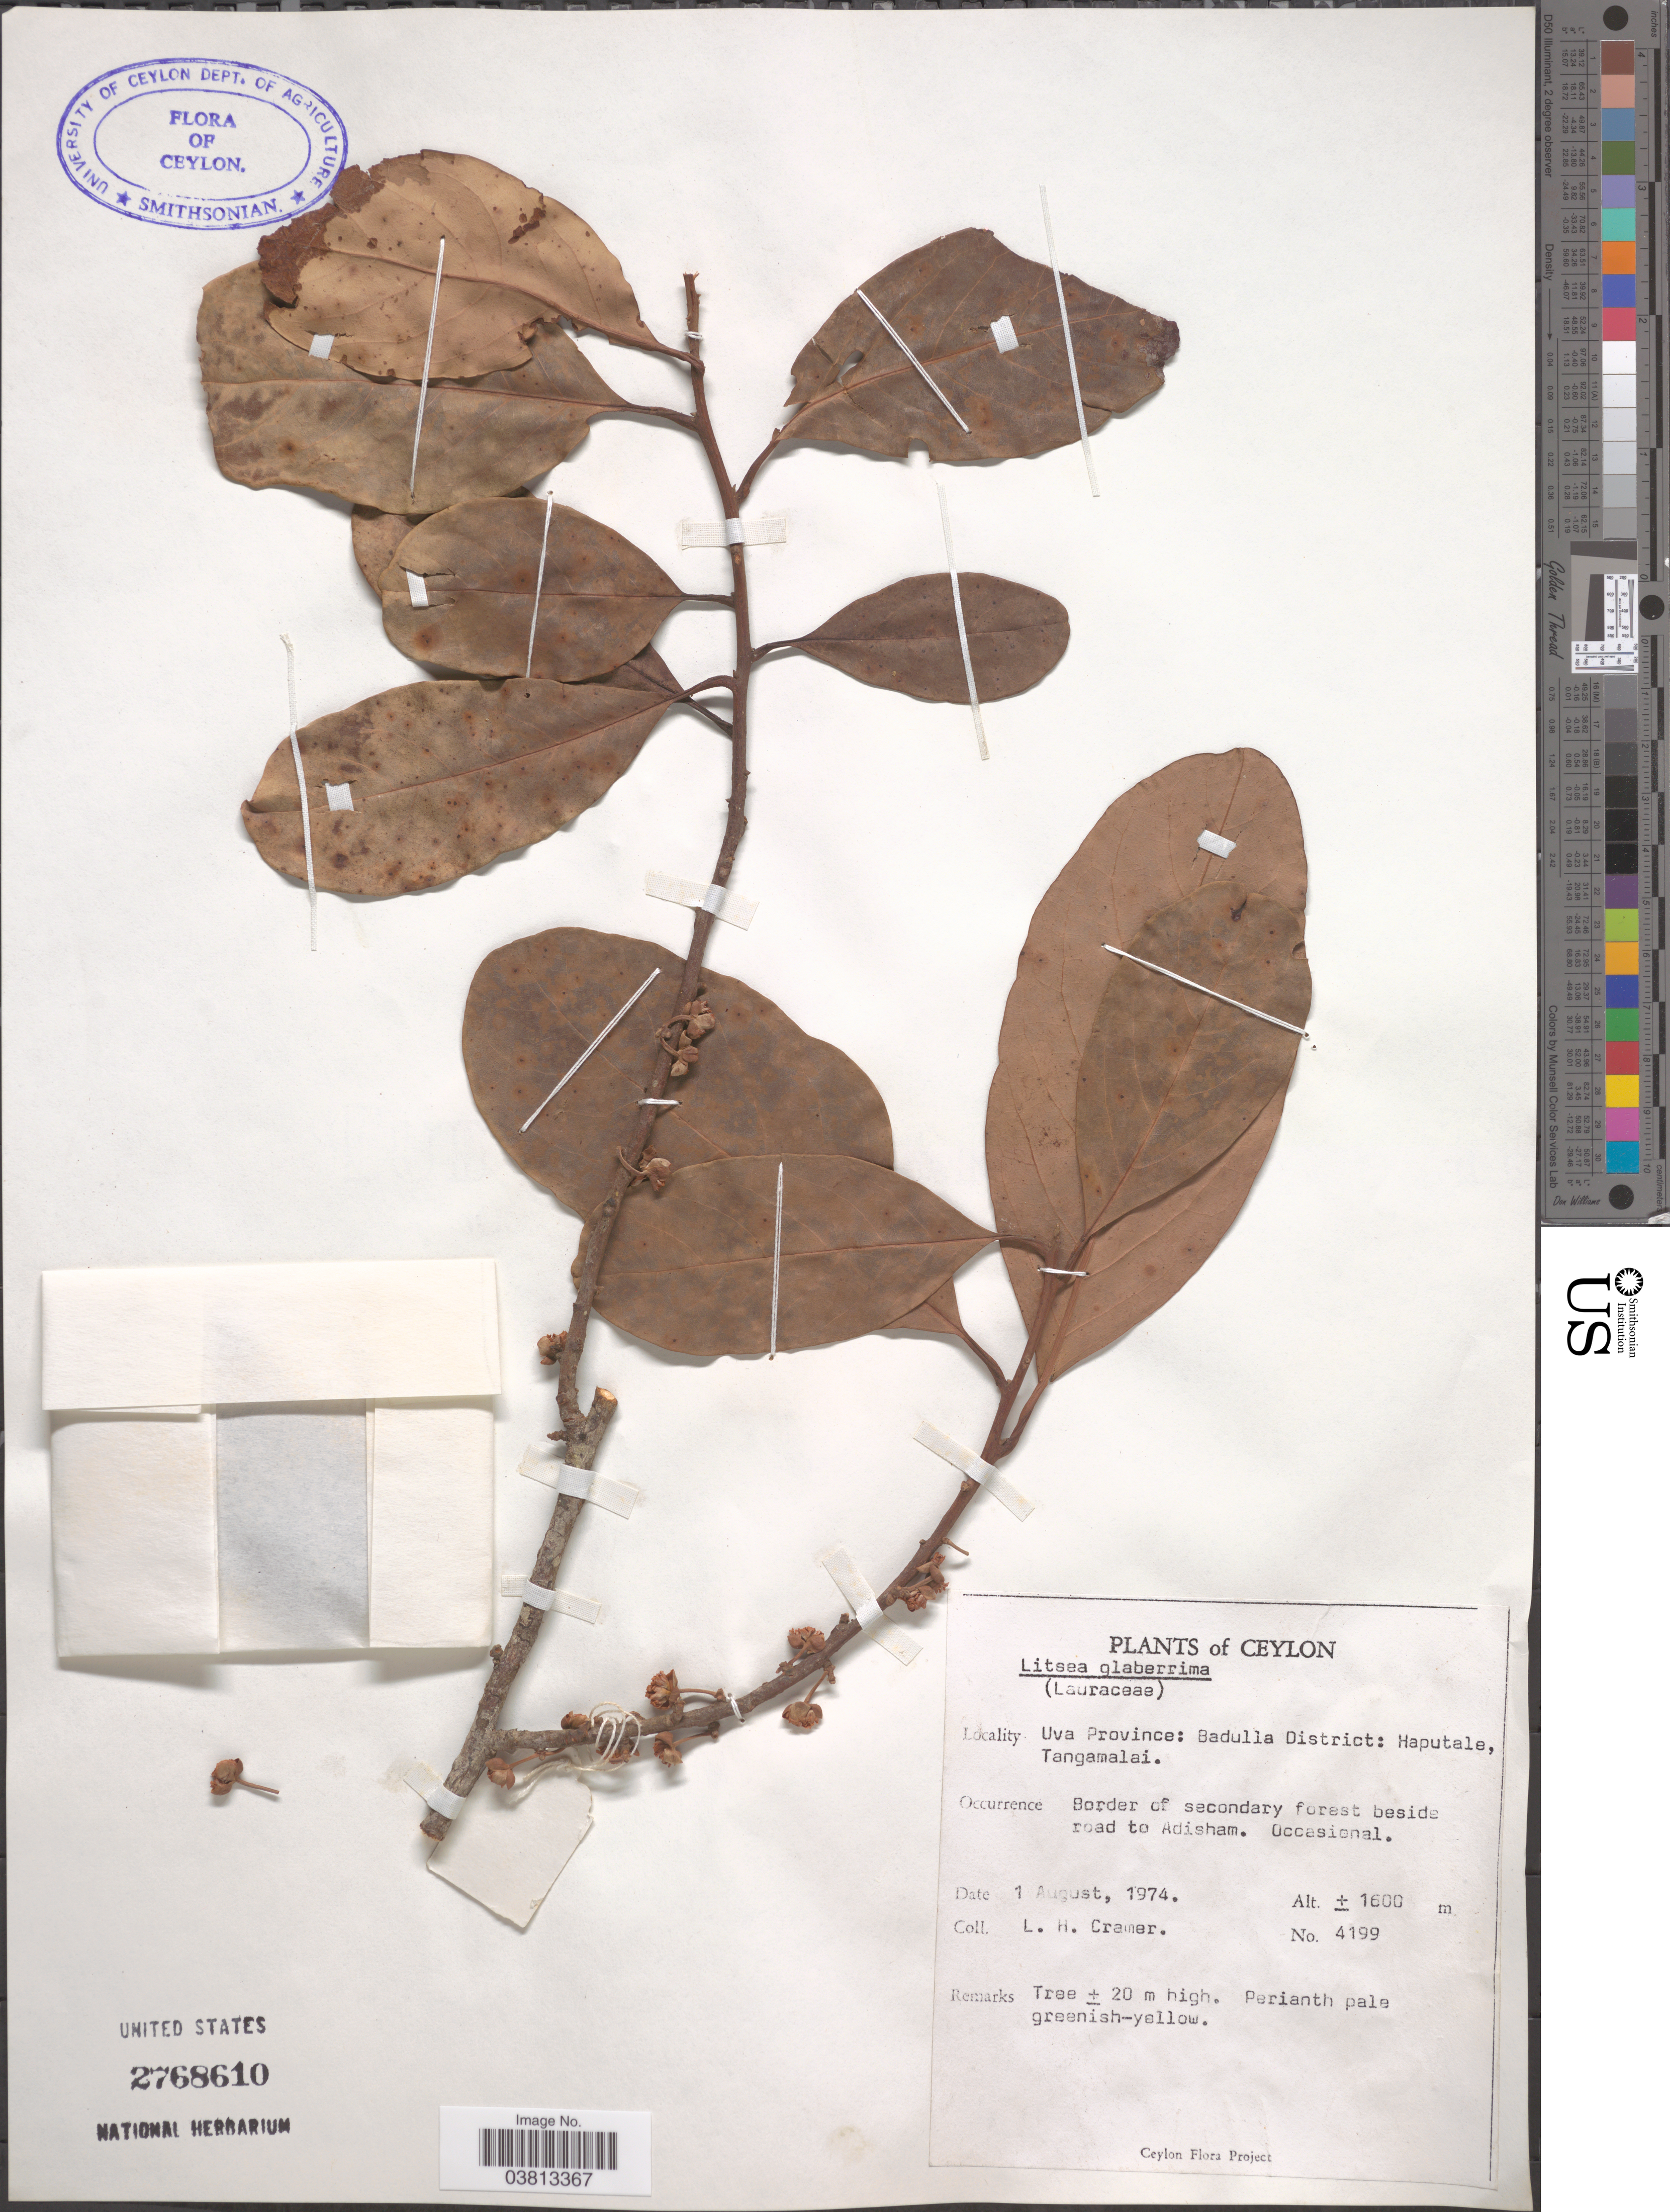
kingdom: Plantae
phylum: Tracheophyta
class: Magnoliopsida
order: Laurales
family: Lauraceae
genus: Litsea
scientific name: Litsea glaberrima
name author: (Thwaites) Trimen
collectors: L. H. Cramer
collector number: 4199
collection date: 1974-08-01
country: Sri Lanka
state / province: Uva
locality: Ceylon. Badulla District: Haputale, Tangamalai. Border of secondary forest beside road to Adisham.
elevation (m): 1600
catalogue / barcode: US 2768610